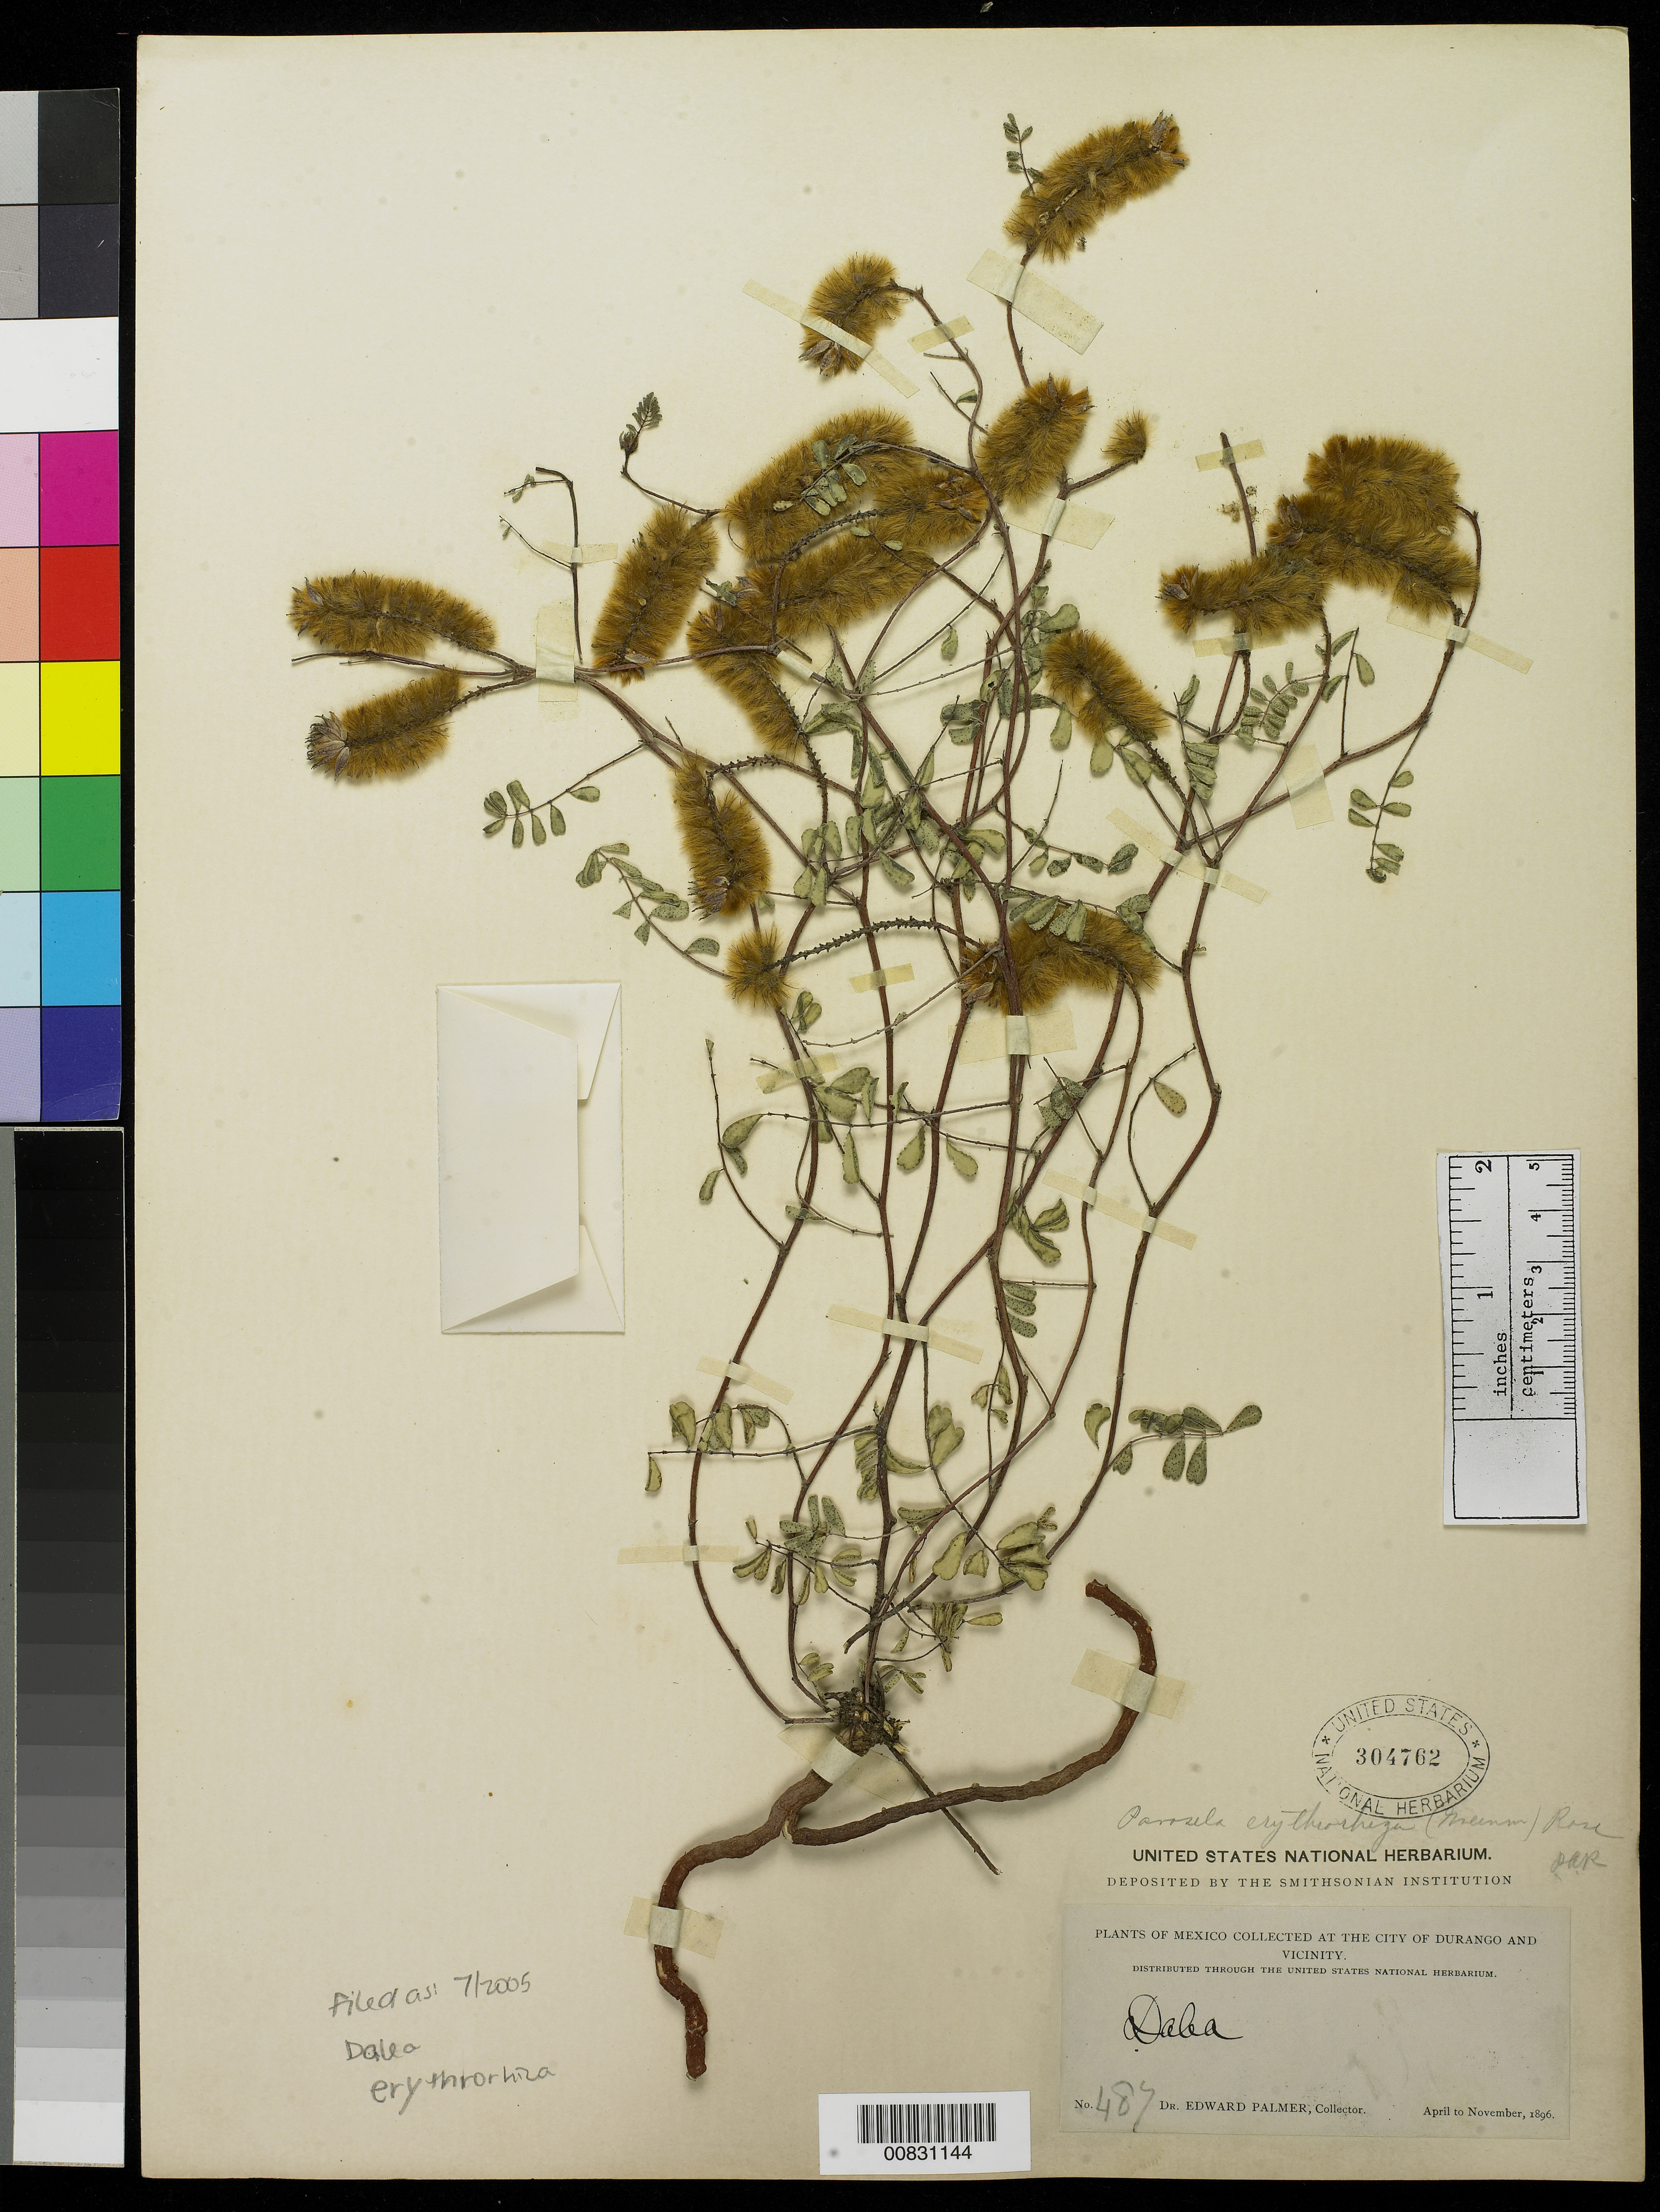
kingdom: Plantae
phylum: Tracheophyta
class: Magnoliopsida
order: Fabales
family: Fabaceae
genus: Dalea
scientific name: Dalea erythrorhiza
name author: Greenm.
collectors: E. Palmer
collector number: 487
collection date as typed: Apr 1896 to -- Nov 1896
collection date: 1896-04/1896-11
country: Mexico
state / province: Durango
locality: City of Durango and vicinity.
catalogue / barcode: US 304762